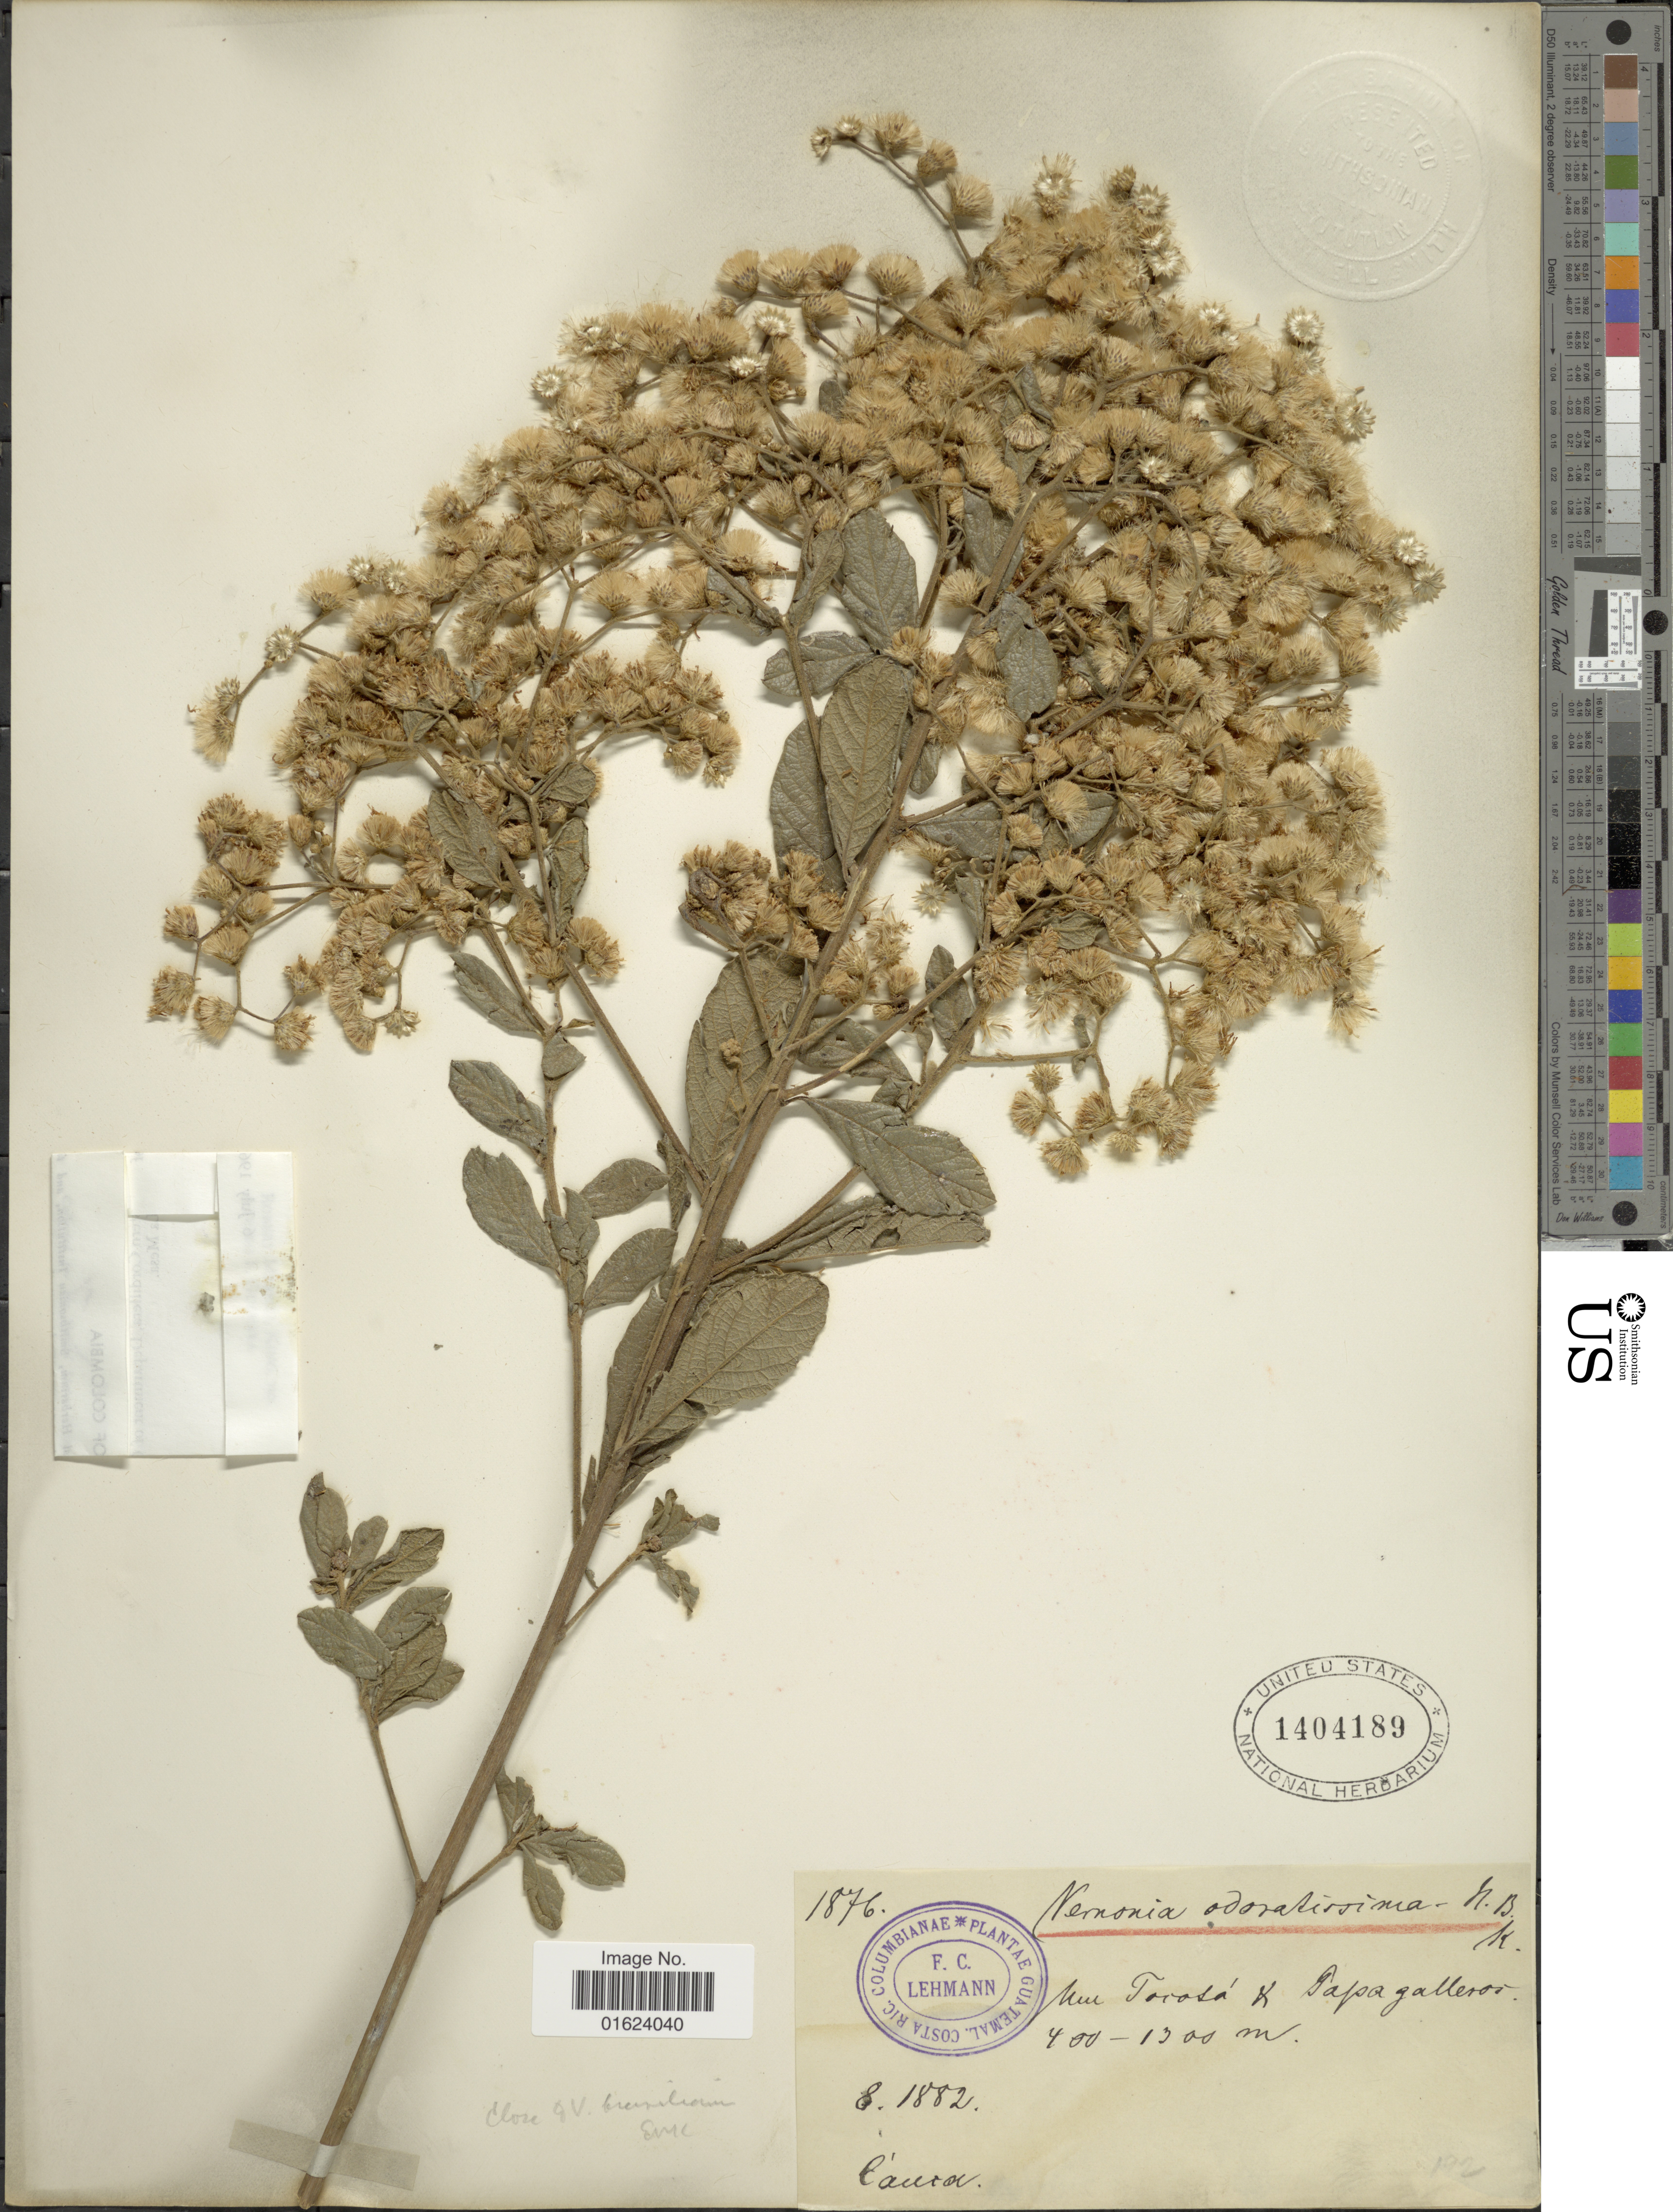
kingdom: Plantae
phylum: Tracheophyta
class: Magnoliopsida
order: Asterales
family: Asteraceae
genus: Vernonia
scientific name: Vernonia brasiliana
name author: (L.) Druce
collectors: F. C. Lehmann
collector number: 1876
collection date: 1882-08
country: Colombia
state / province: Cauca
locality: Am Tocota & Papagalleros.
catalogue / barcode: US 1404189